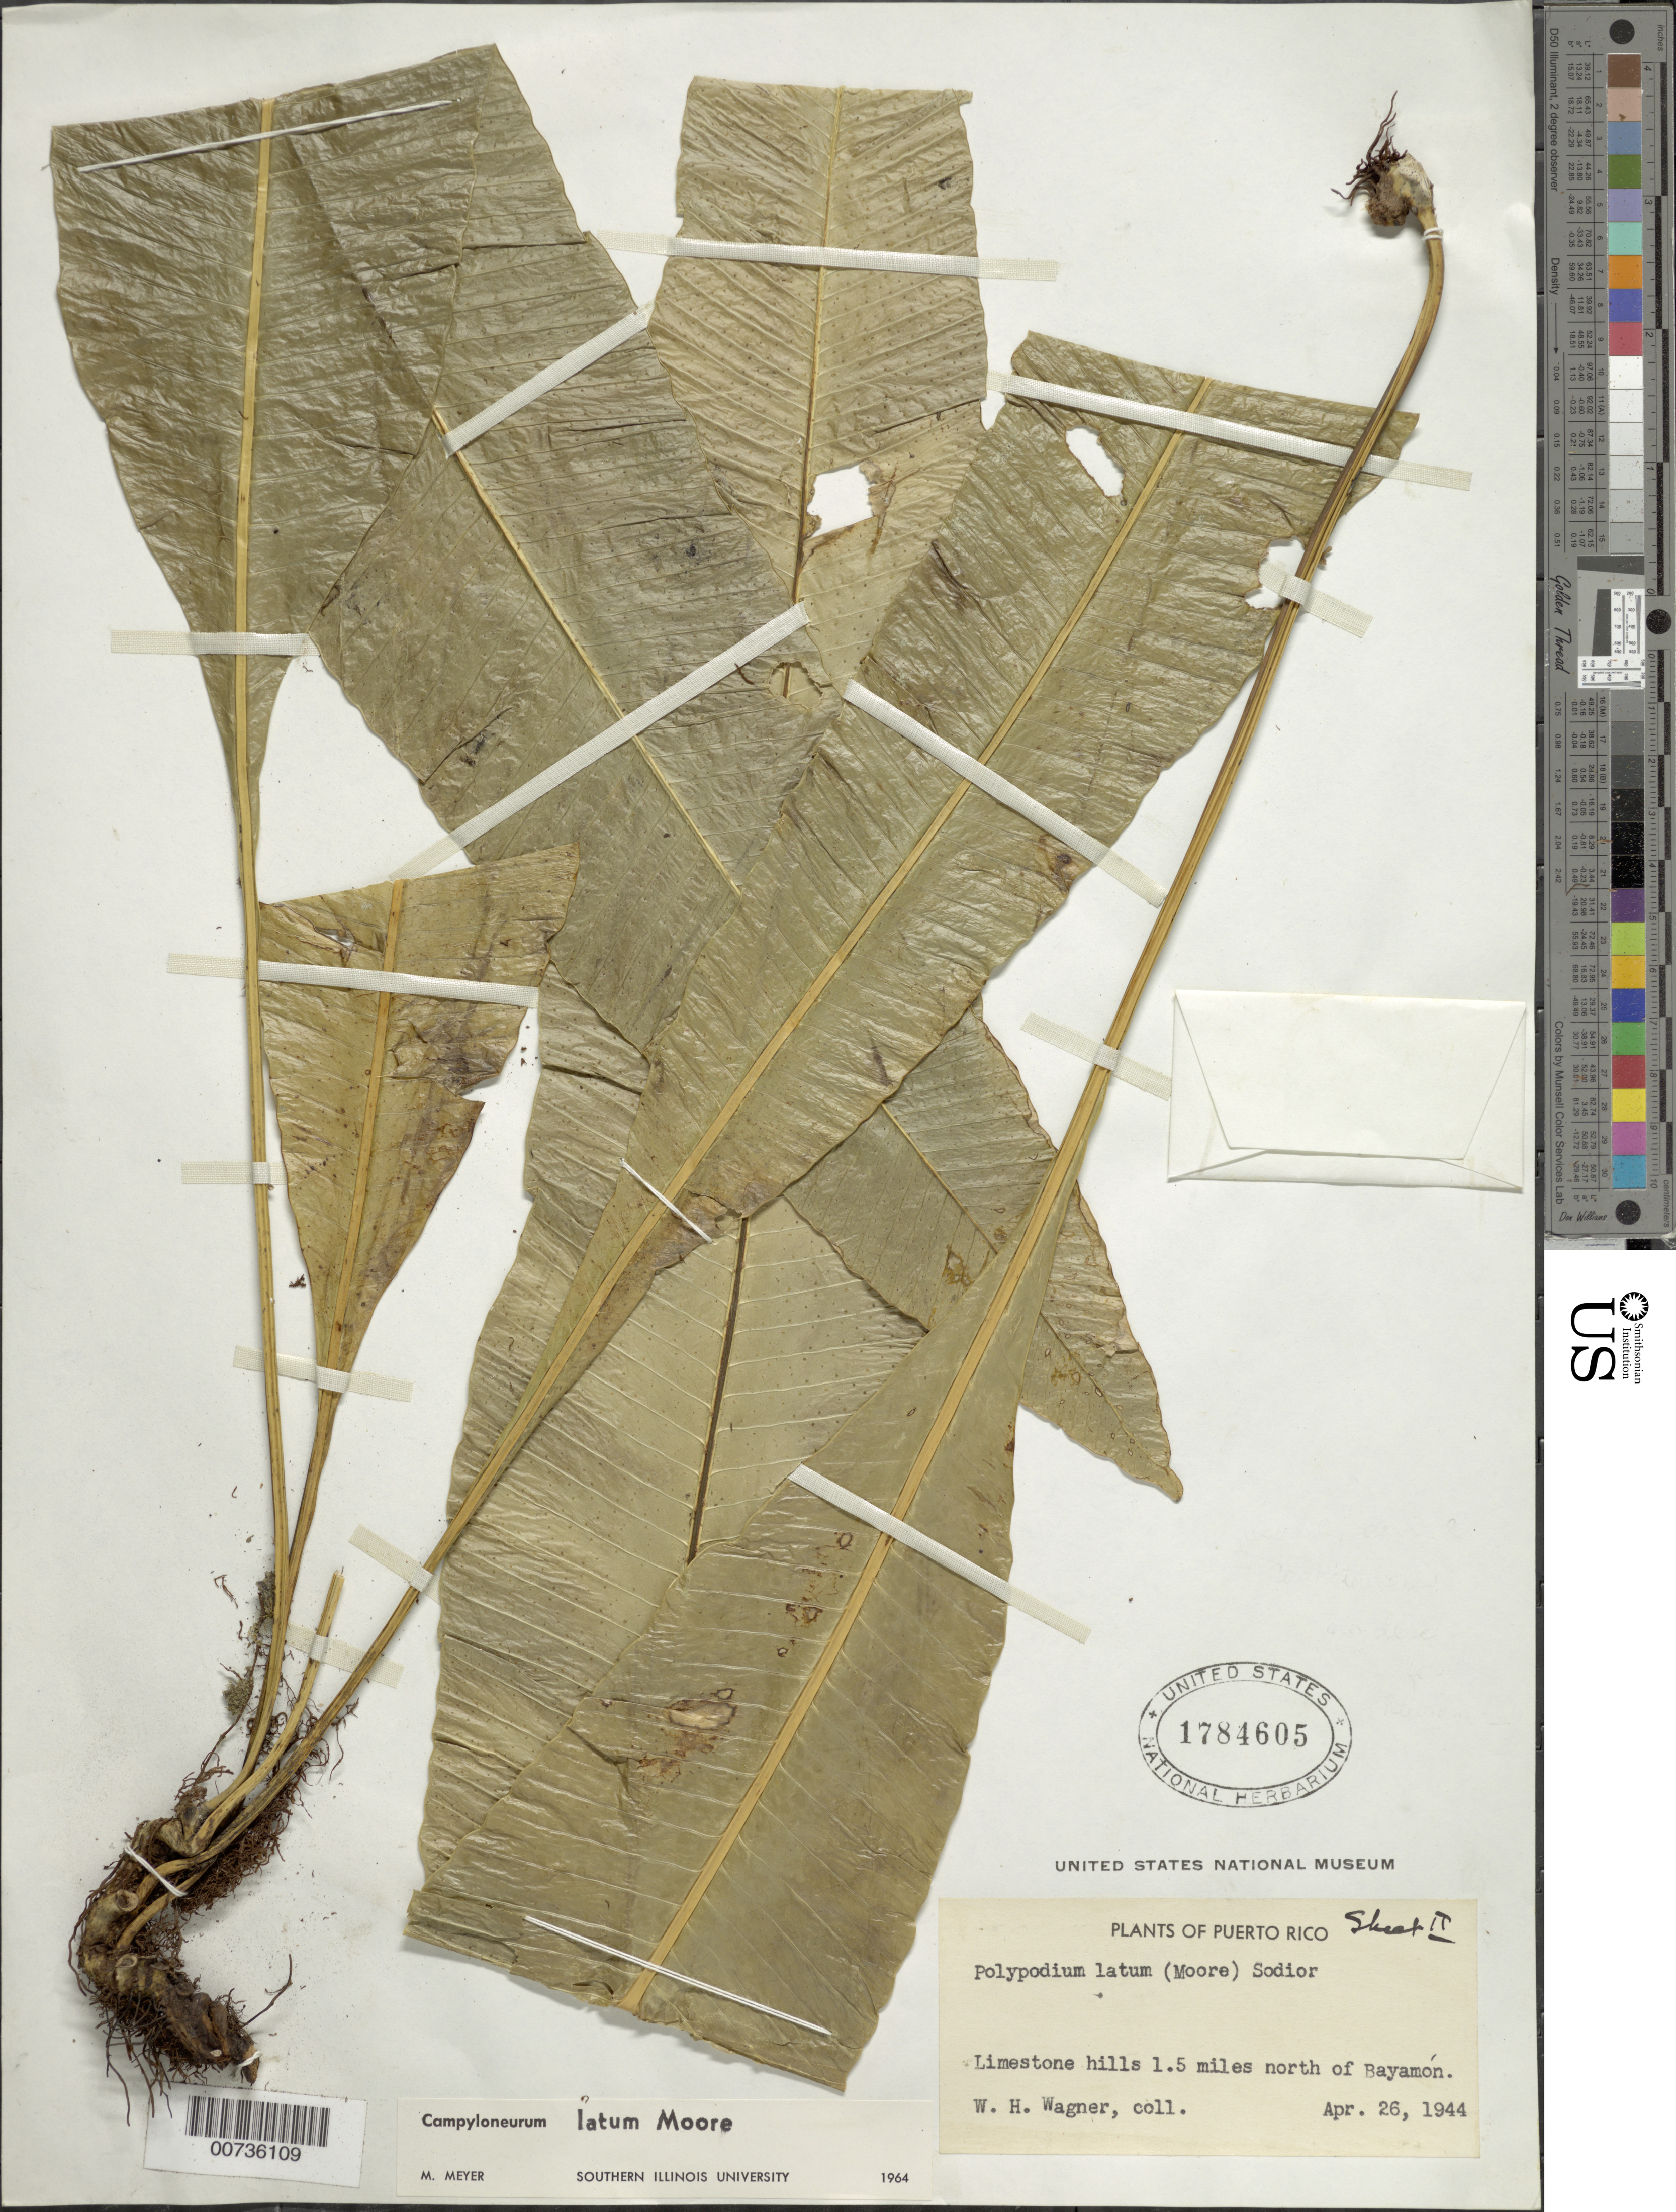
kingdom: Plantae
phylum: Tracheophyta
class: Polypodiopsida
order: Polypodiales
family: Polypodiaceae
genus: Campyloneurum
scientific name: Campyloneurum latum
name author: T. Moore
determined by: Meyer, M.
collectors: W. H. Wagner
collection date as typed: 26 Apr 1944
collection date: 1944-04-26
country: Puerto Rico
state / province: Bayamón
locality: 1.5 miles north of Bayamón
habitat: Limestone hills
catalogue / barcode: US 1784605